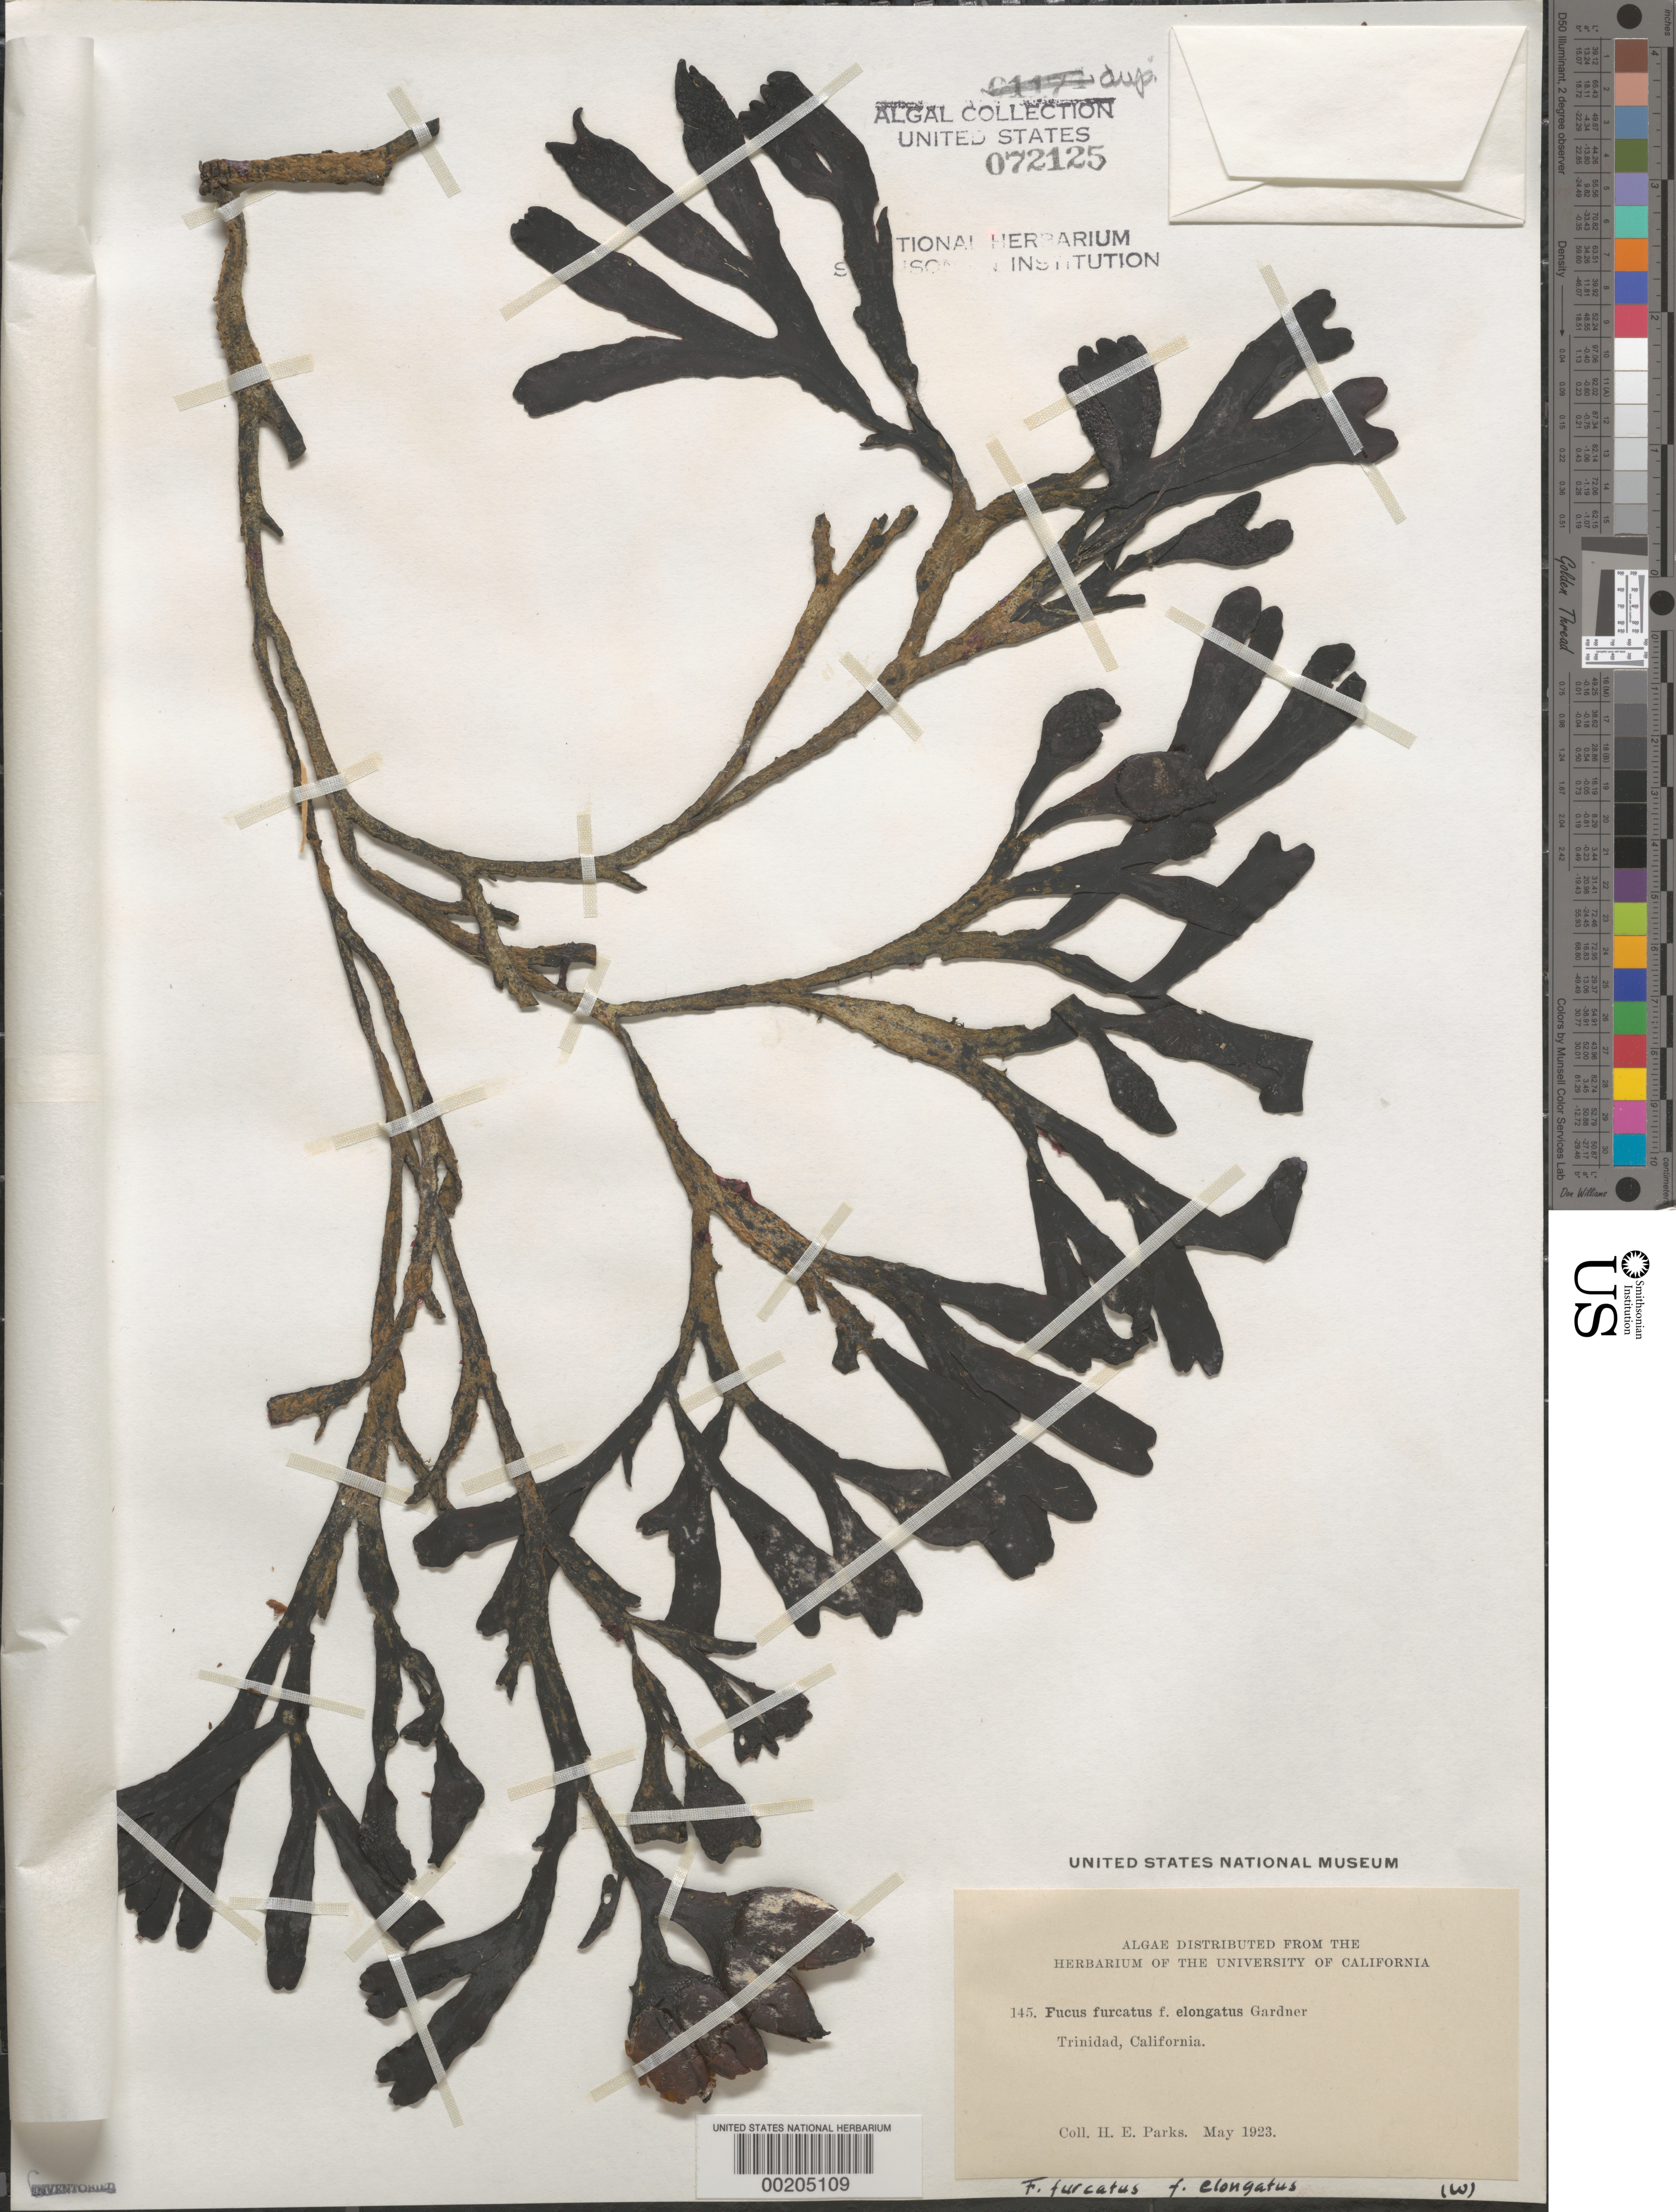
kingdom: Chromista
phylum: Ochrophyta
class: Phaeophyceae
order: Fucales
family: Fucaceae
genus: Fucus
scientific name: Fucus distichus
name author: L.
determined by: Algae name updating Project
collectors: H. E. Parks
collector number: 145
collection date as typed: May 1923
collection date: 1923-05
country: United States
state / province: California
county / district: Humboldt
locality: Trinidad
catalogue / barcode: US 72125